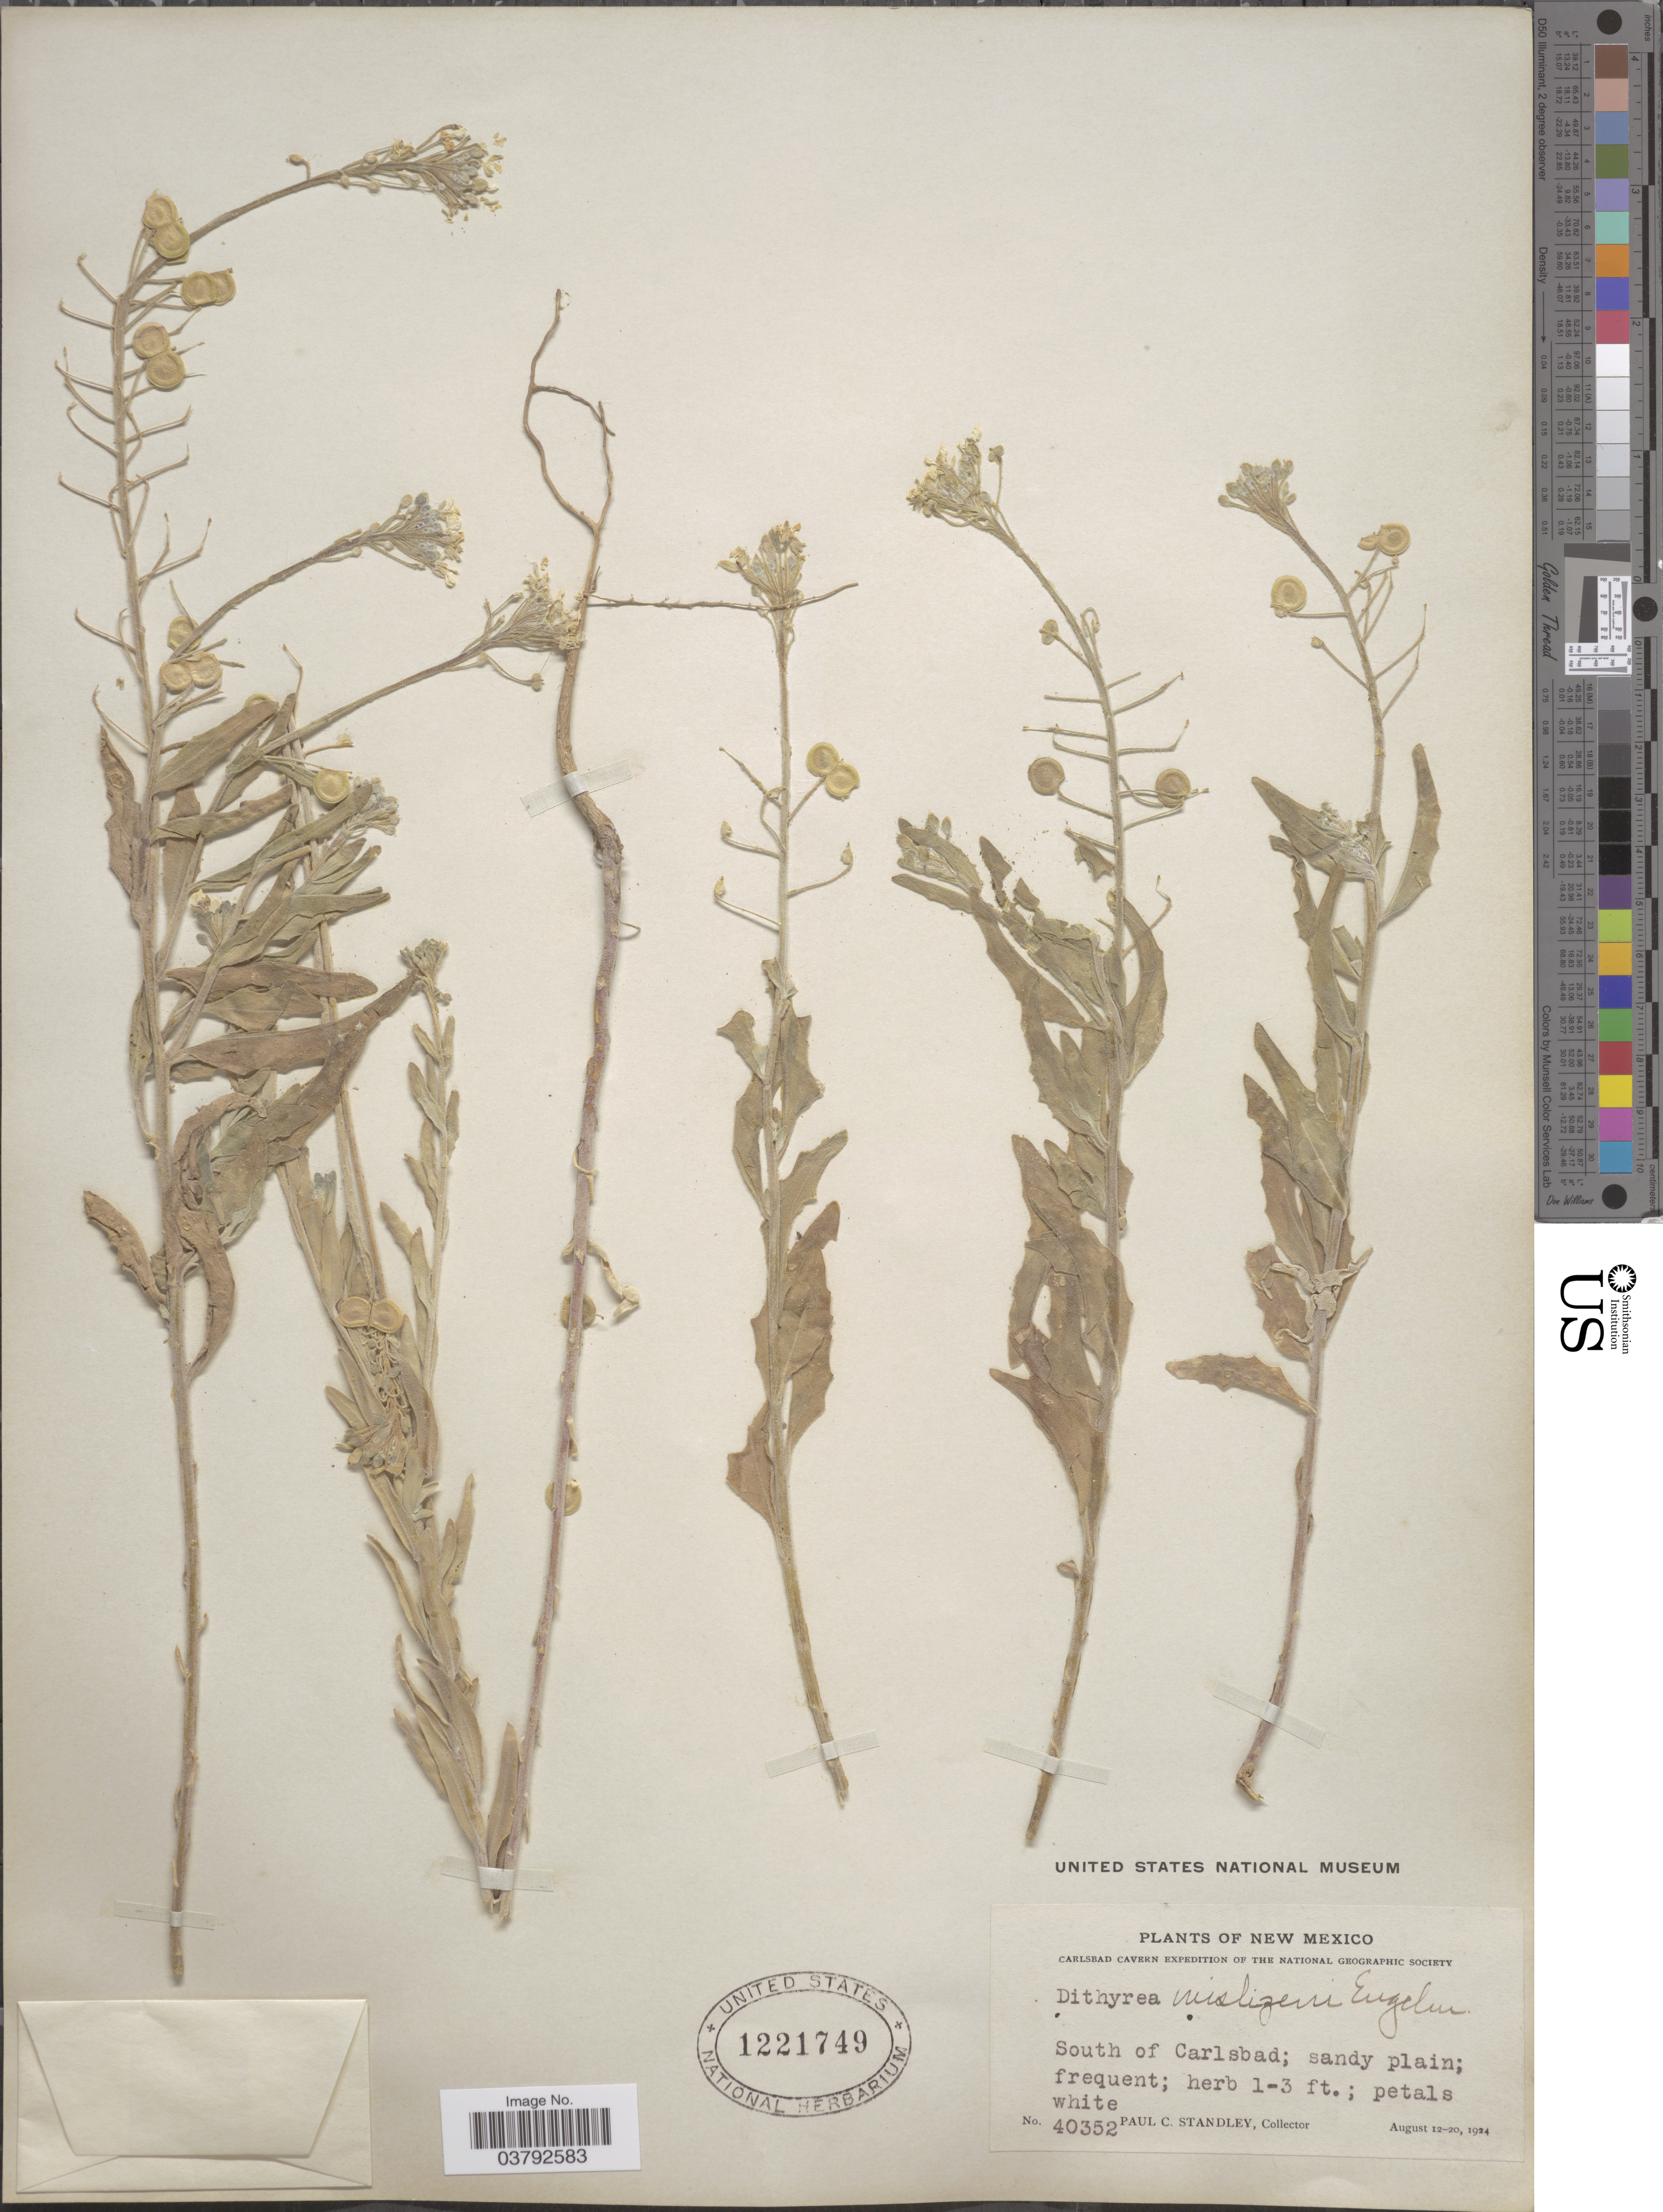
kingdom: Plantae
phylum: Tracheophyta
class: Magnoliopsida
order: Brassicales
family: Brassicaceae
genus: Dithyrea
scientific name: Dithyrea wislizeni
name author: Engelm.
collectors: P. C. Standley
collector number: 40352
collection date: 1924-08-12/1924-08-20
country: United States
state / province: New Mexico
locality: South of Carlsbad.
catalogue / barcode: US 1221749